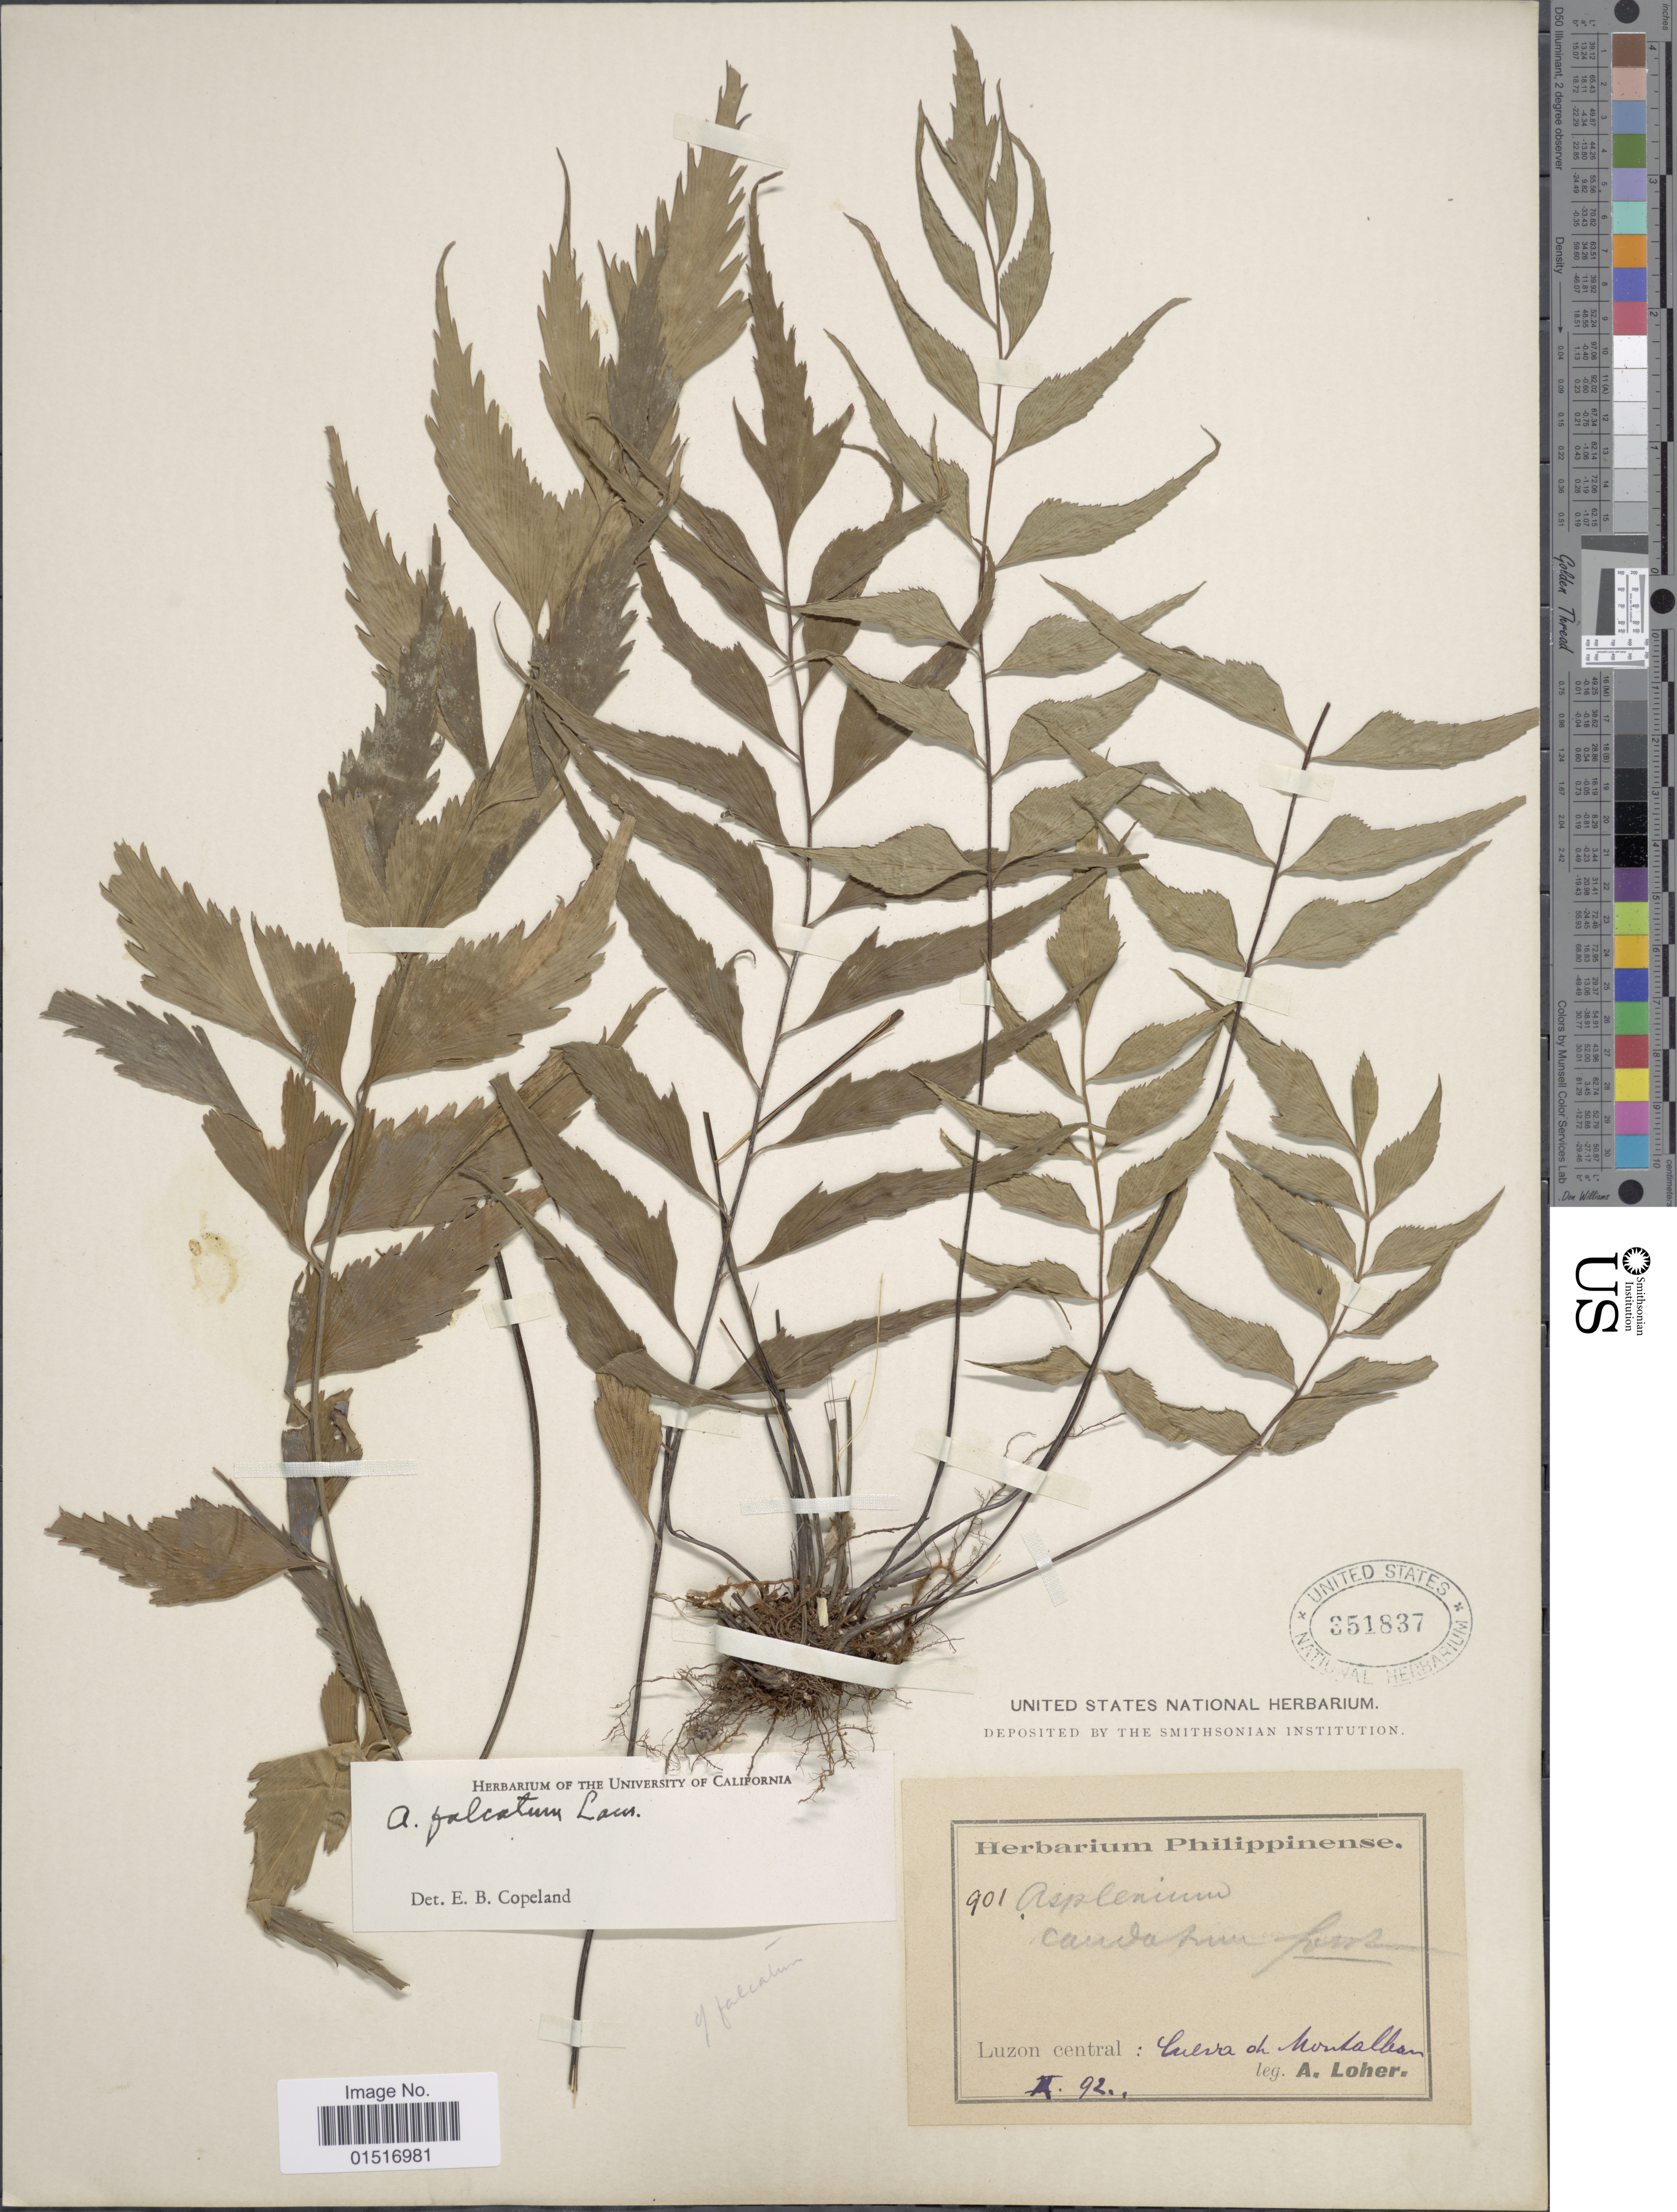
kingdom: Plantae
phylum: Tracheophyta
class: Polypodiopsida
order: Polypodiales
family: Aspleniaceae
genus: Asplenium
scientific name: Asplenium polyodon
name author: G. Forst.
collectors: A. Loher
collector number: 901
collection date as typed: Transcribed d/m/y: /10/92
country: Philippines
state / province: Central Luzon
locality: Cueva de Montalban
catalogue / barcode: US 351837